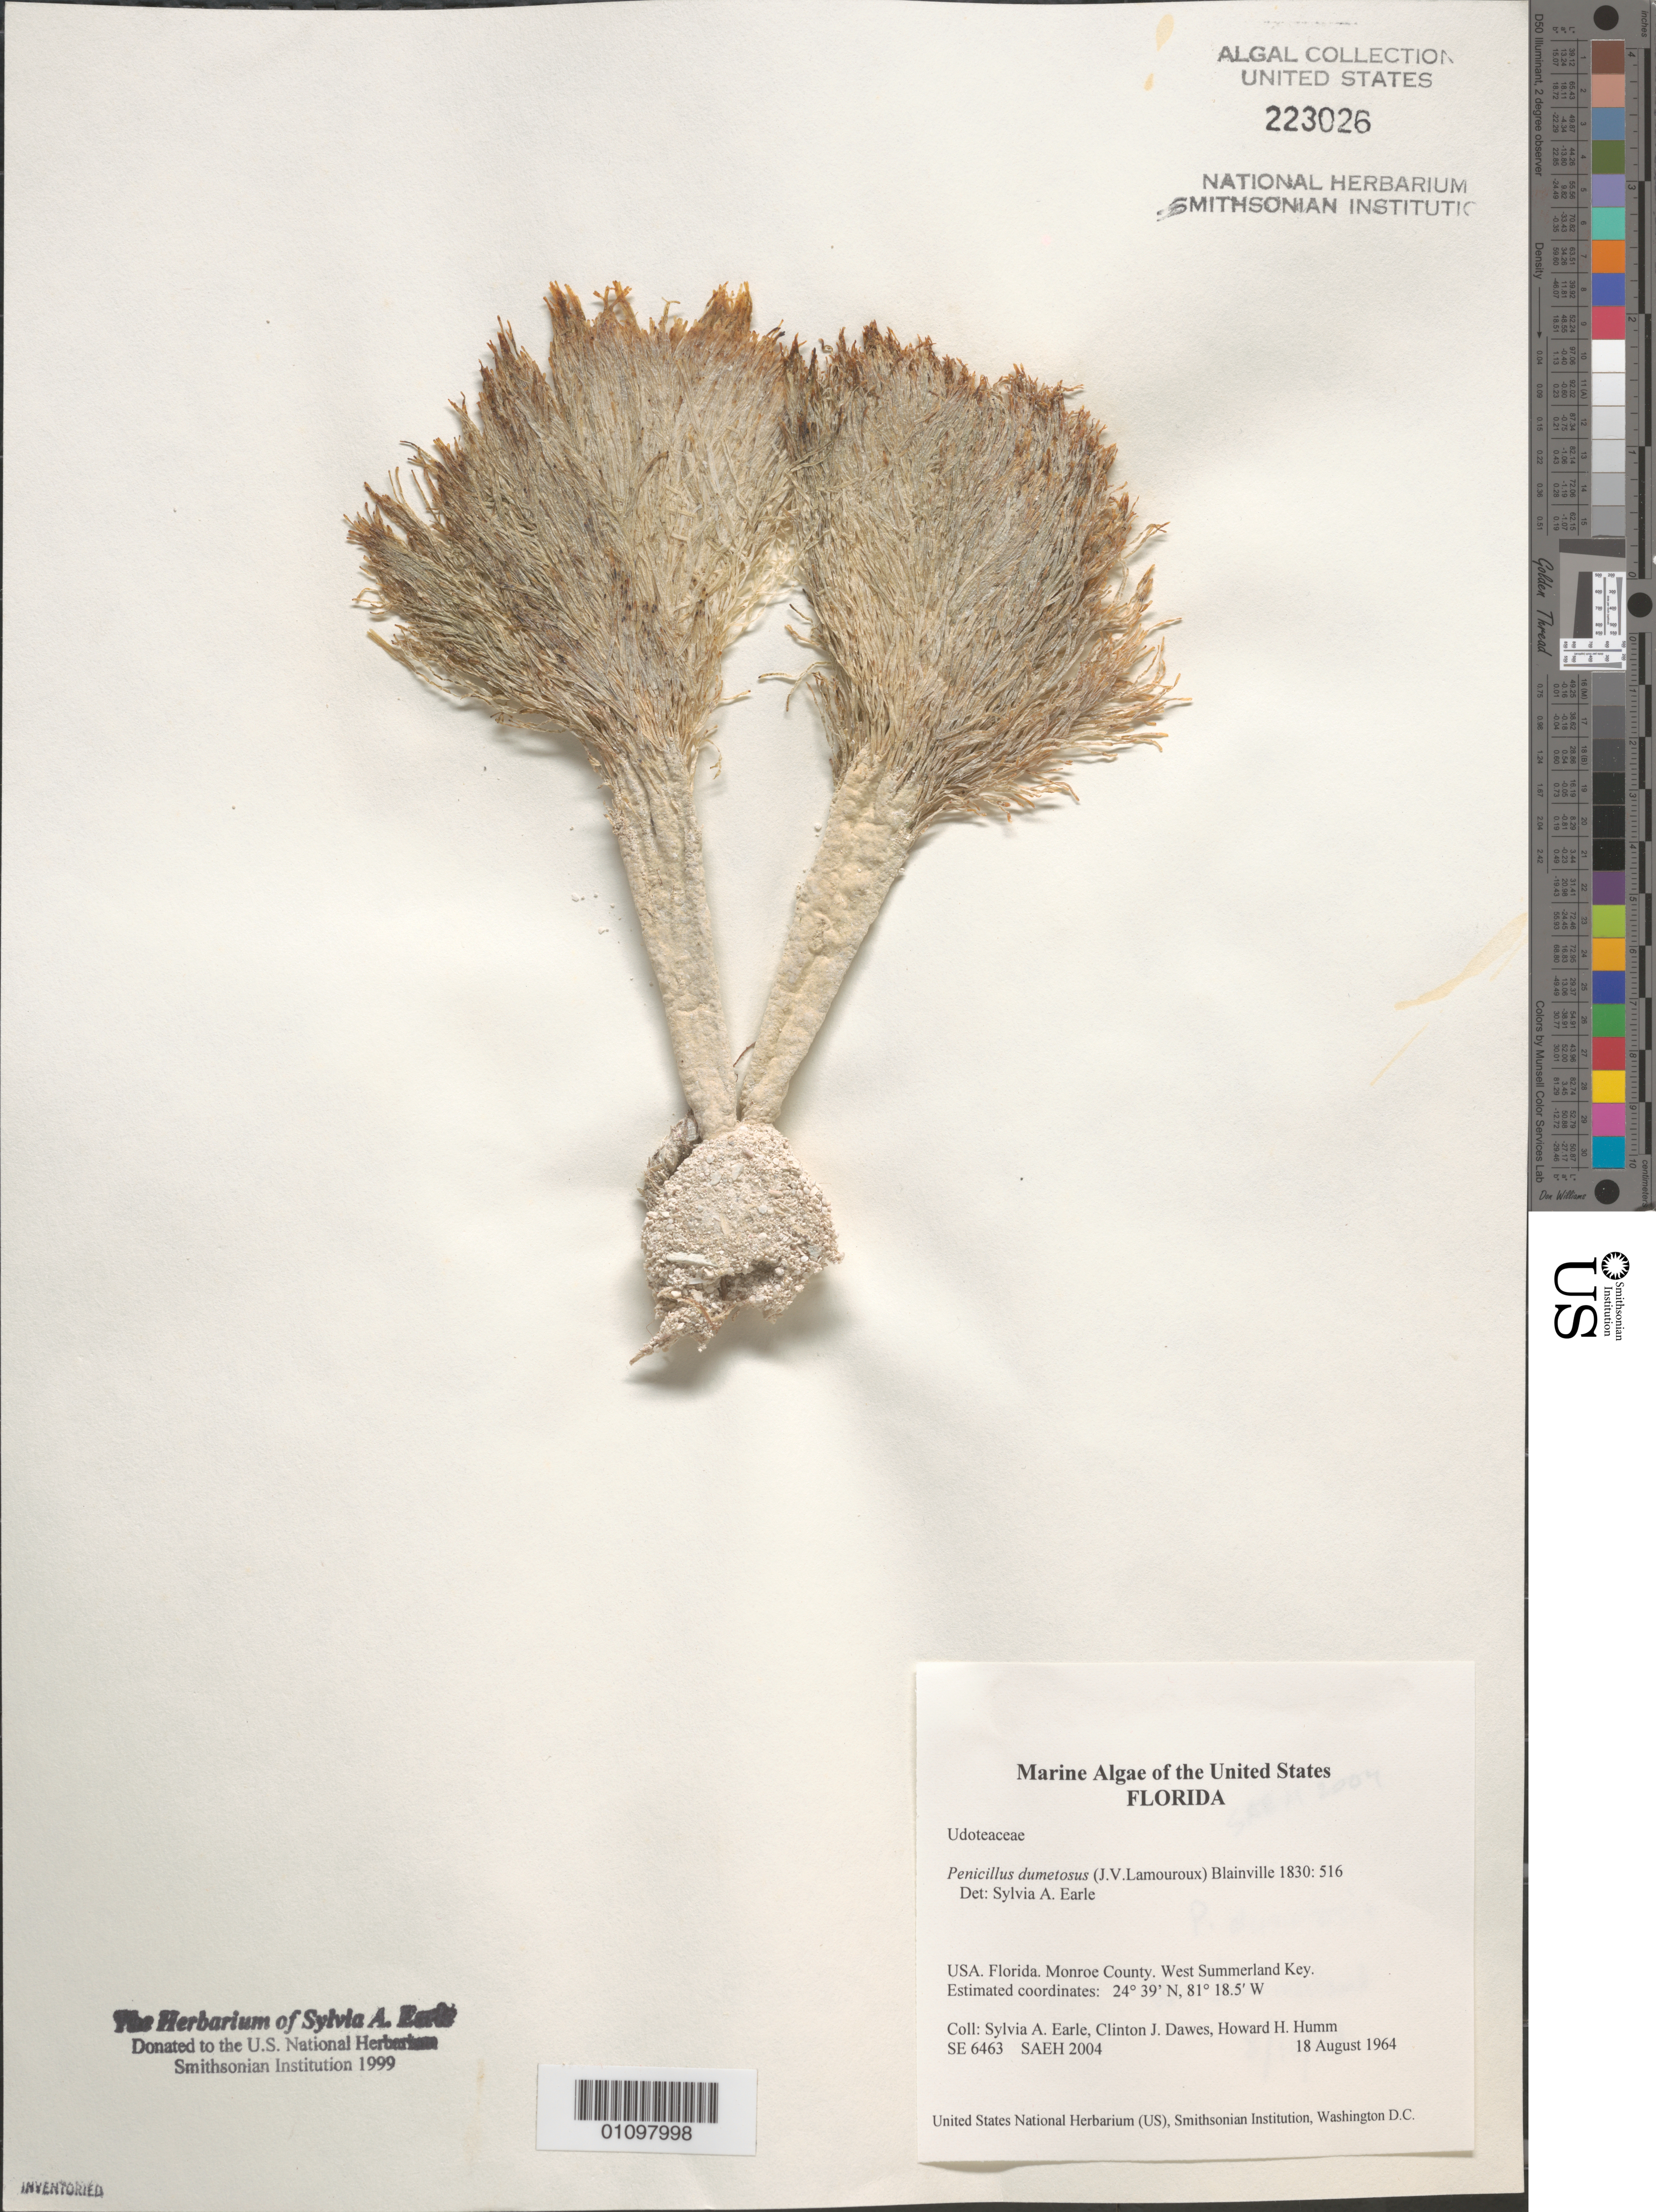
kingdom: Plantae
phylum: Chlorophyta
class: Ulvophyceae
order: Bryopsidales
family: Udoteaceae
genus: Penicillus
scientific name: Penicillus dumetosus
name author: (J.V.Lamouroux) Blainville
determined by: Earle, S. A.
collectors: S. A. Earle, H. J. Humm & C. Dawes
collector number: SE 6463 & SAEH 2004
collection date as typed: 18 Aug 1964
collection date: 1964-08-18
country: United States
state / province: Florida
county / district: Monroe County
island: West Summerland Key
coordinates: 24 39'N, 81 18.5'W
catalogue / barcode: US 223026